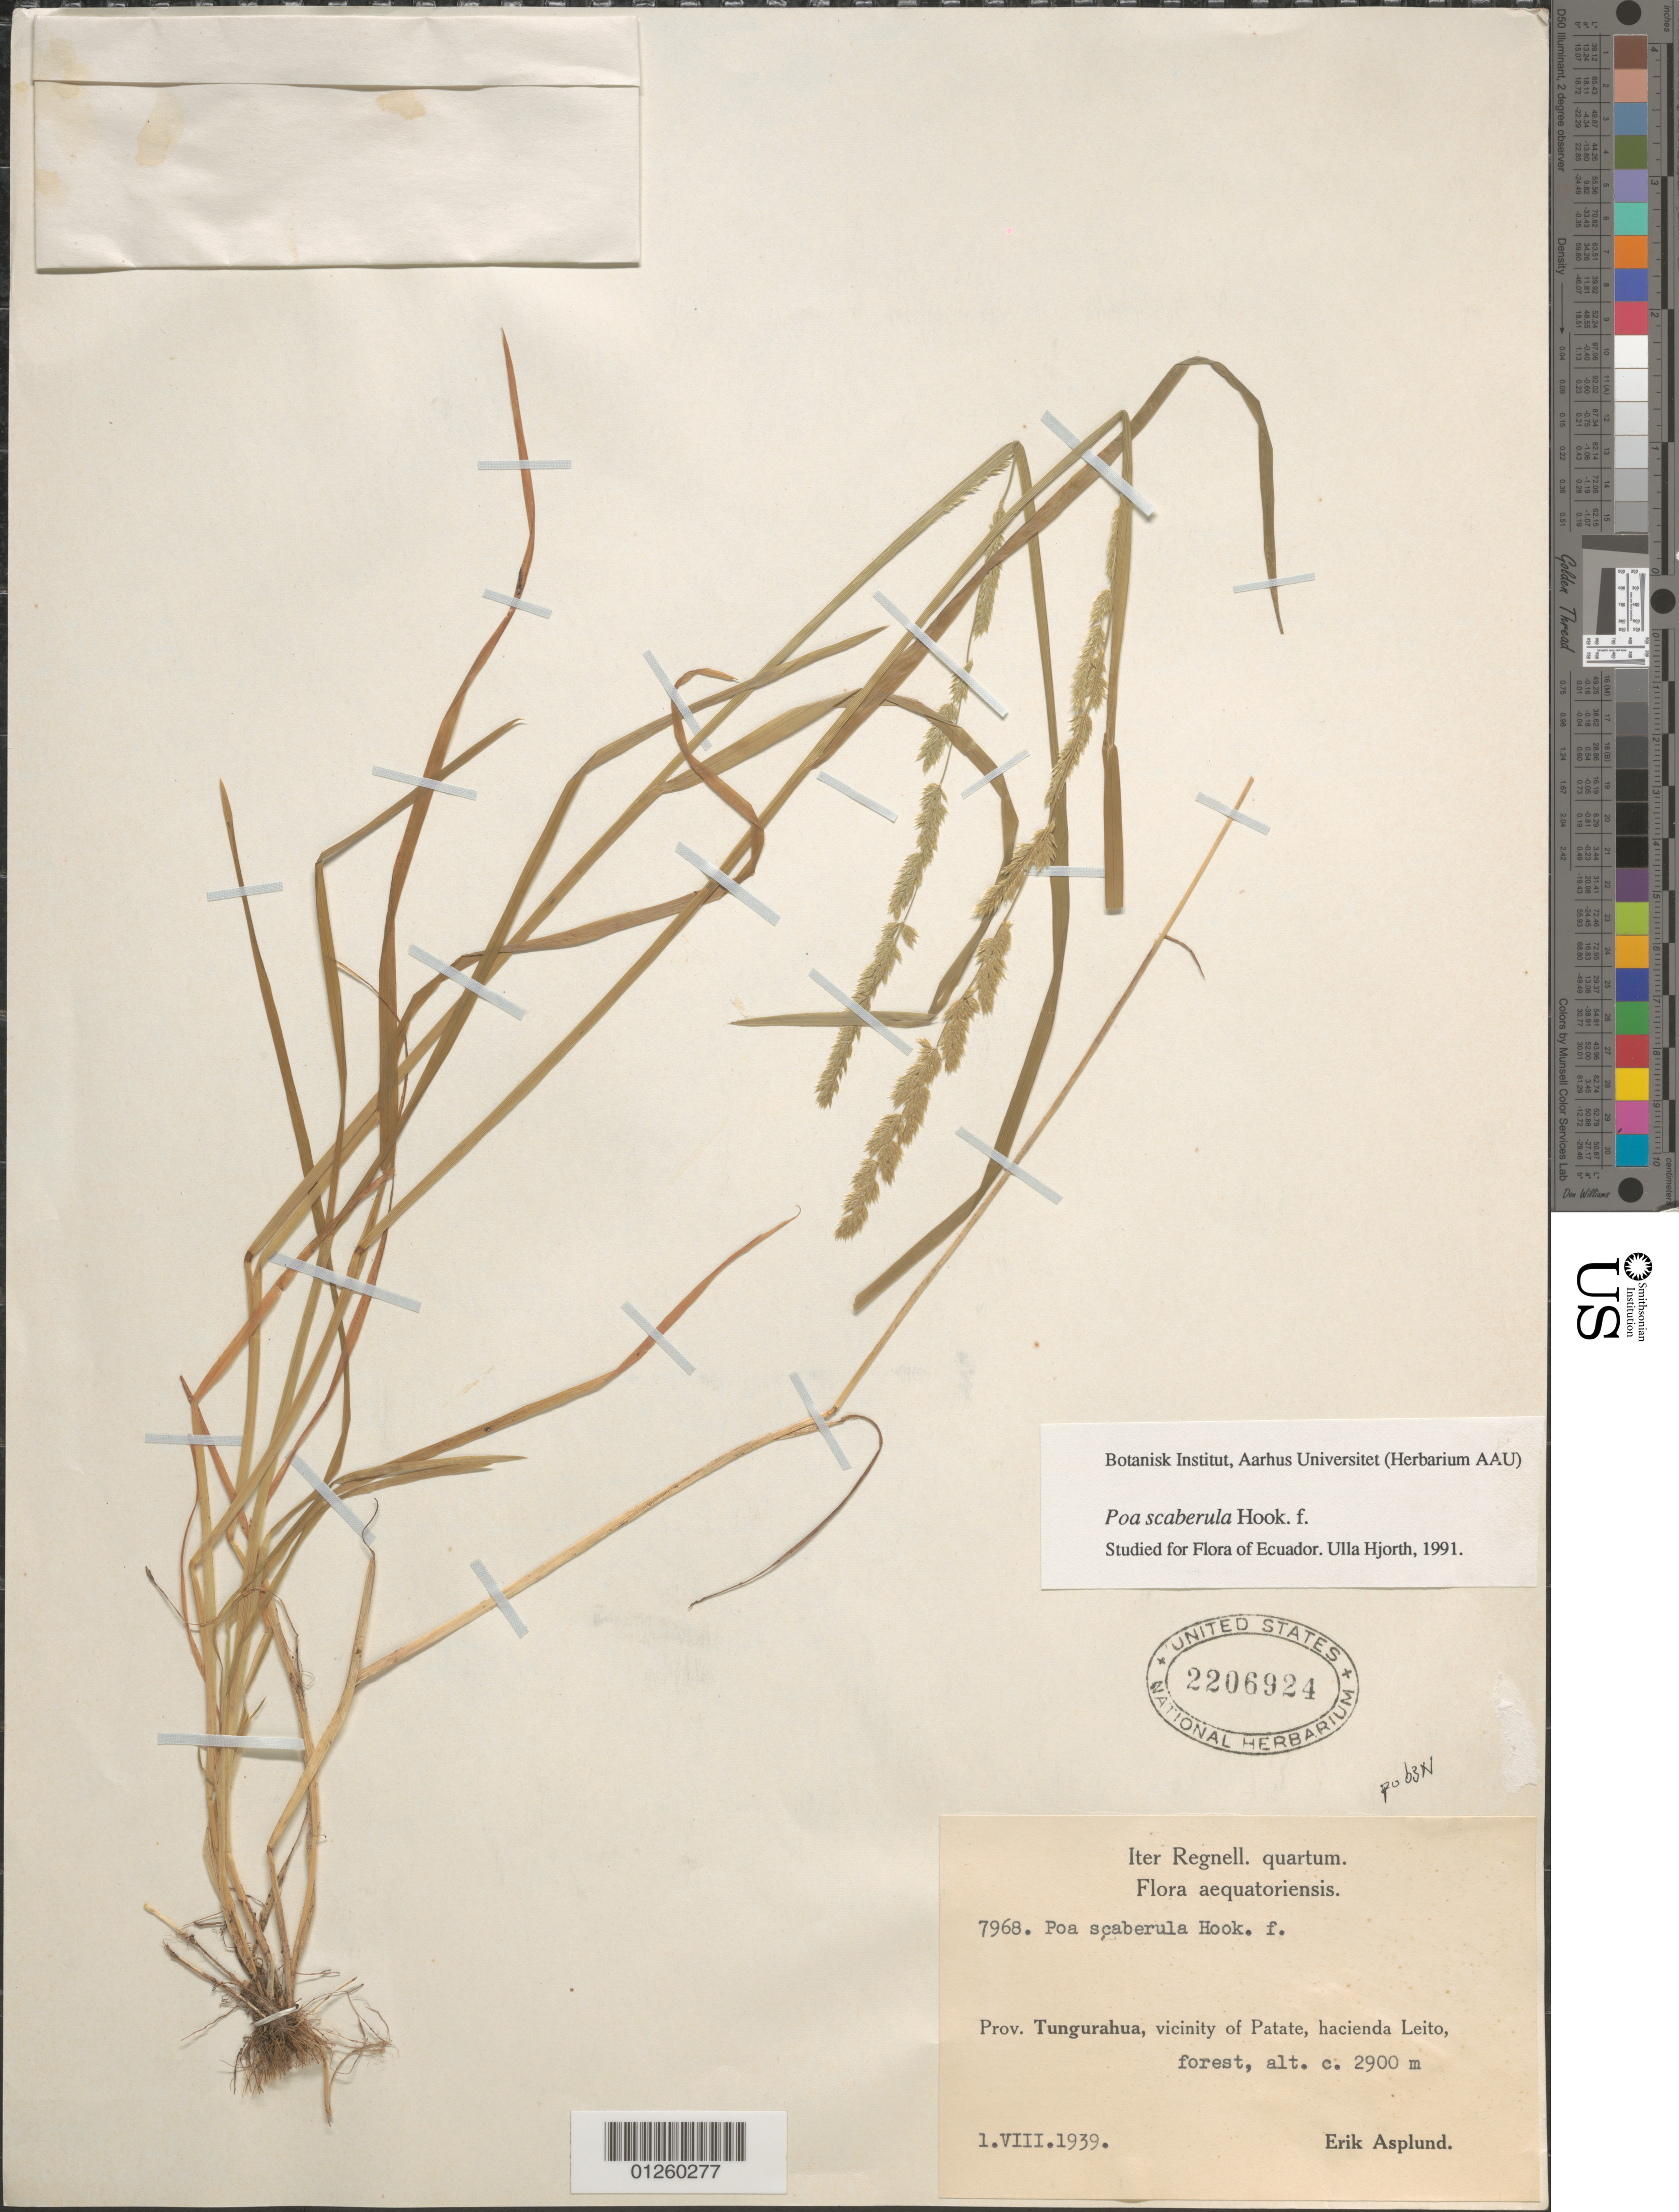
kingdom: Plantae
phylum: Tracheophyta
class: Liliopsida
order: Poales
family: Poaceae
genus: Poa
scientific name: Poa scaberula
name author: Hook. f.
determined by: Soreng, Robert J., Research Associate (BOT), Smithsonian Institution - National Museum of Natural History (UNITED STATES)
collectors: E. Asplund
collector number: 7968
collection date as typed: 1.VIII.1939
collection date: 1939-08-01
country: Ecuador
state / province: Tungurahua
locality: vicinity of Patate, hacienda Leito.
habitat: forest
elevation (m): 2900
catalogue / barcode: US 2206924